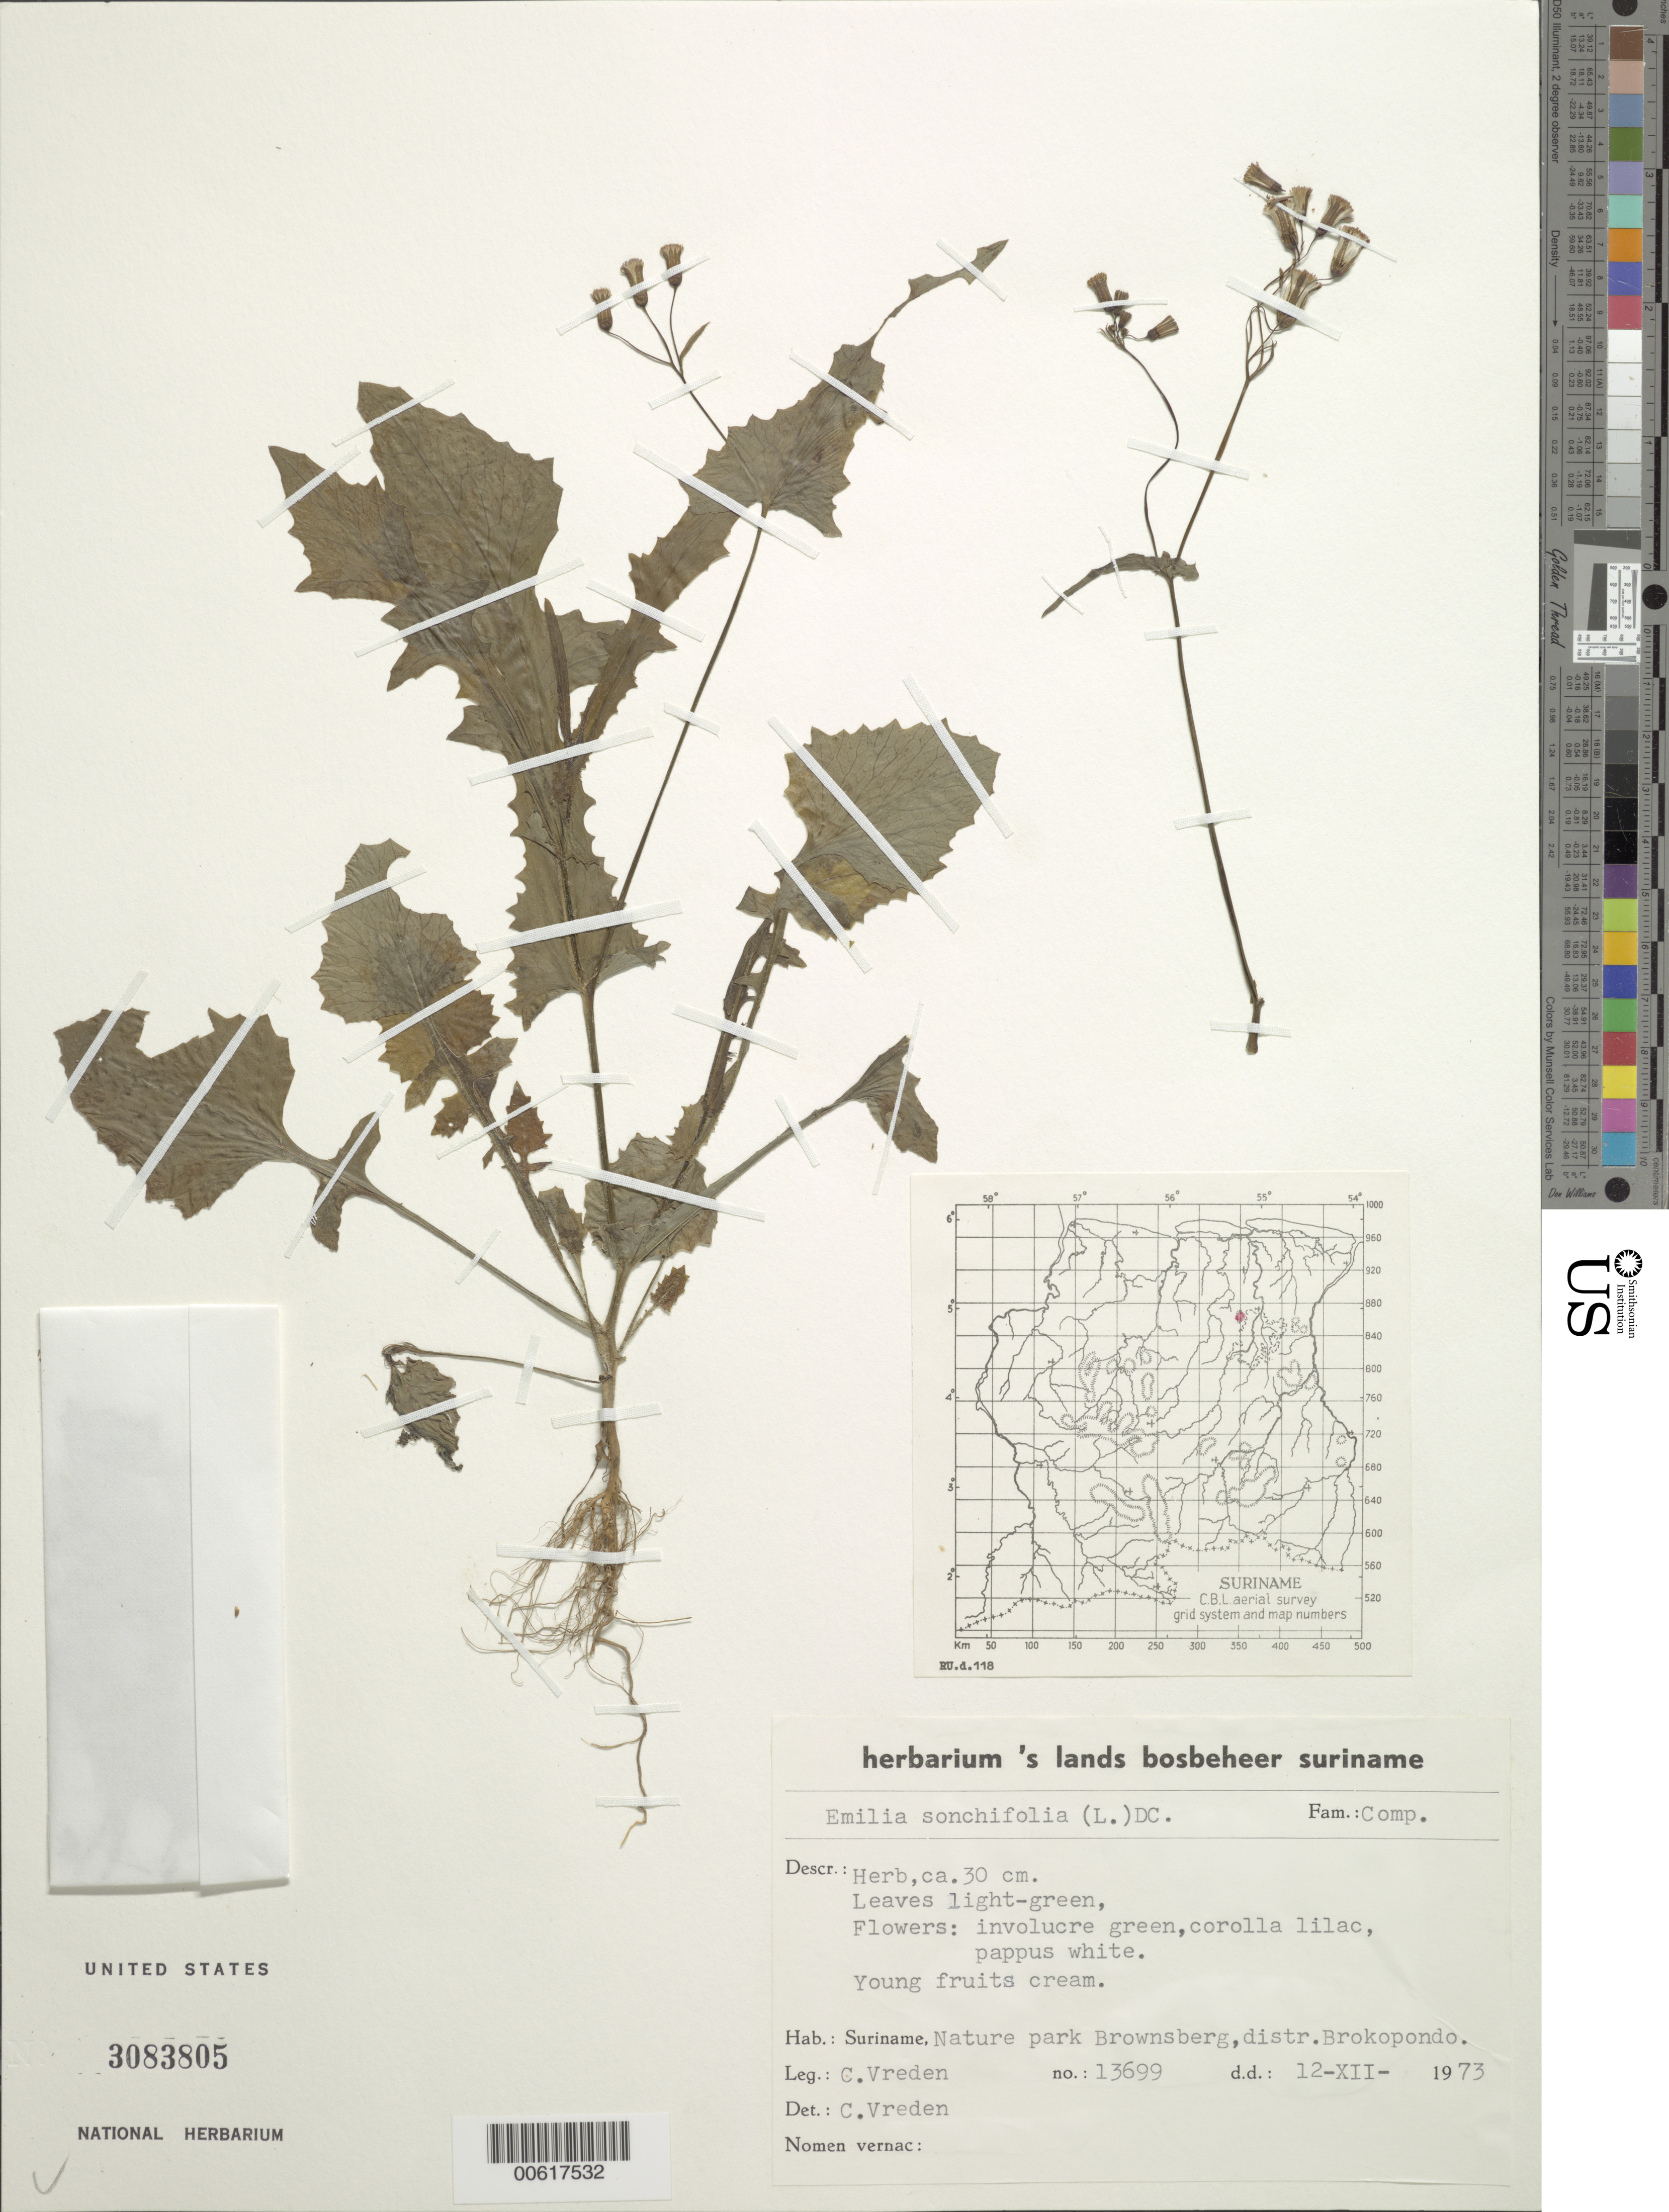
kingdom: Plantae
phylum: Tracheophyta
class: Magnoliopsida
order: Asterales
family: Asteraceae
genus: Emilia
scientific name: Emilia sonchifolia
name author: (L.) DC.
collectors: C. Vreden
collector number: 13699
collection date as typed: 12-Dec-73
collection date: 1973-12-12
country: Suriname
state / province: Brokopondo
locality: Brownsberg Nature Reserve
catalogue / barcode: US 3083805